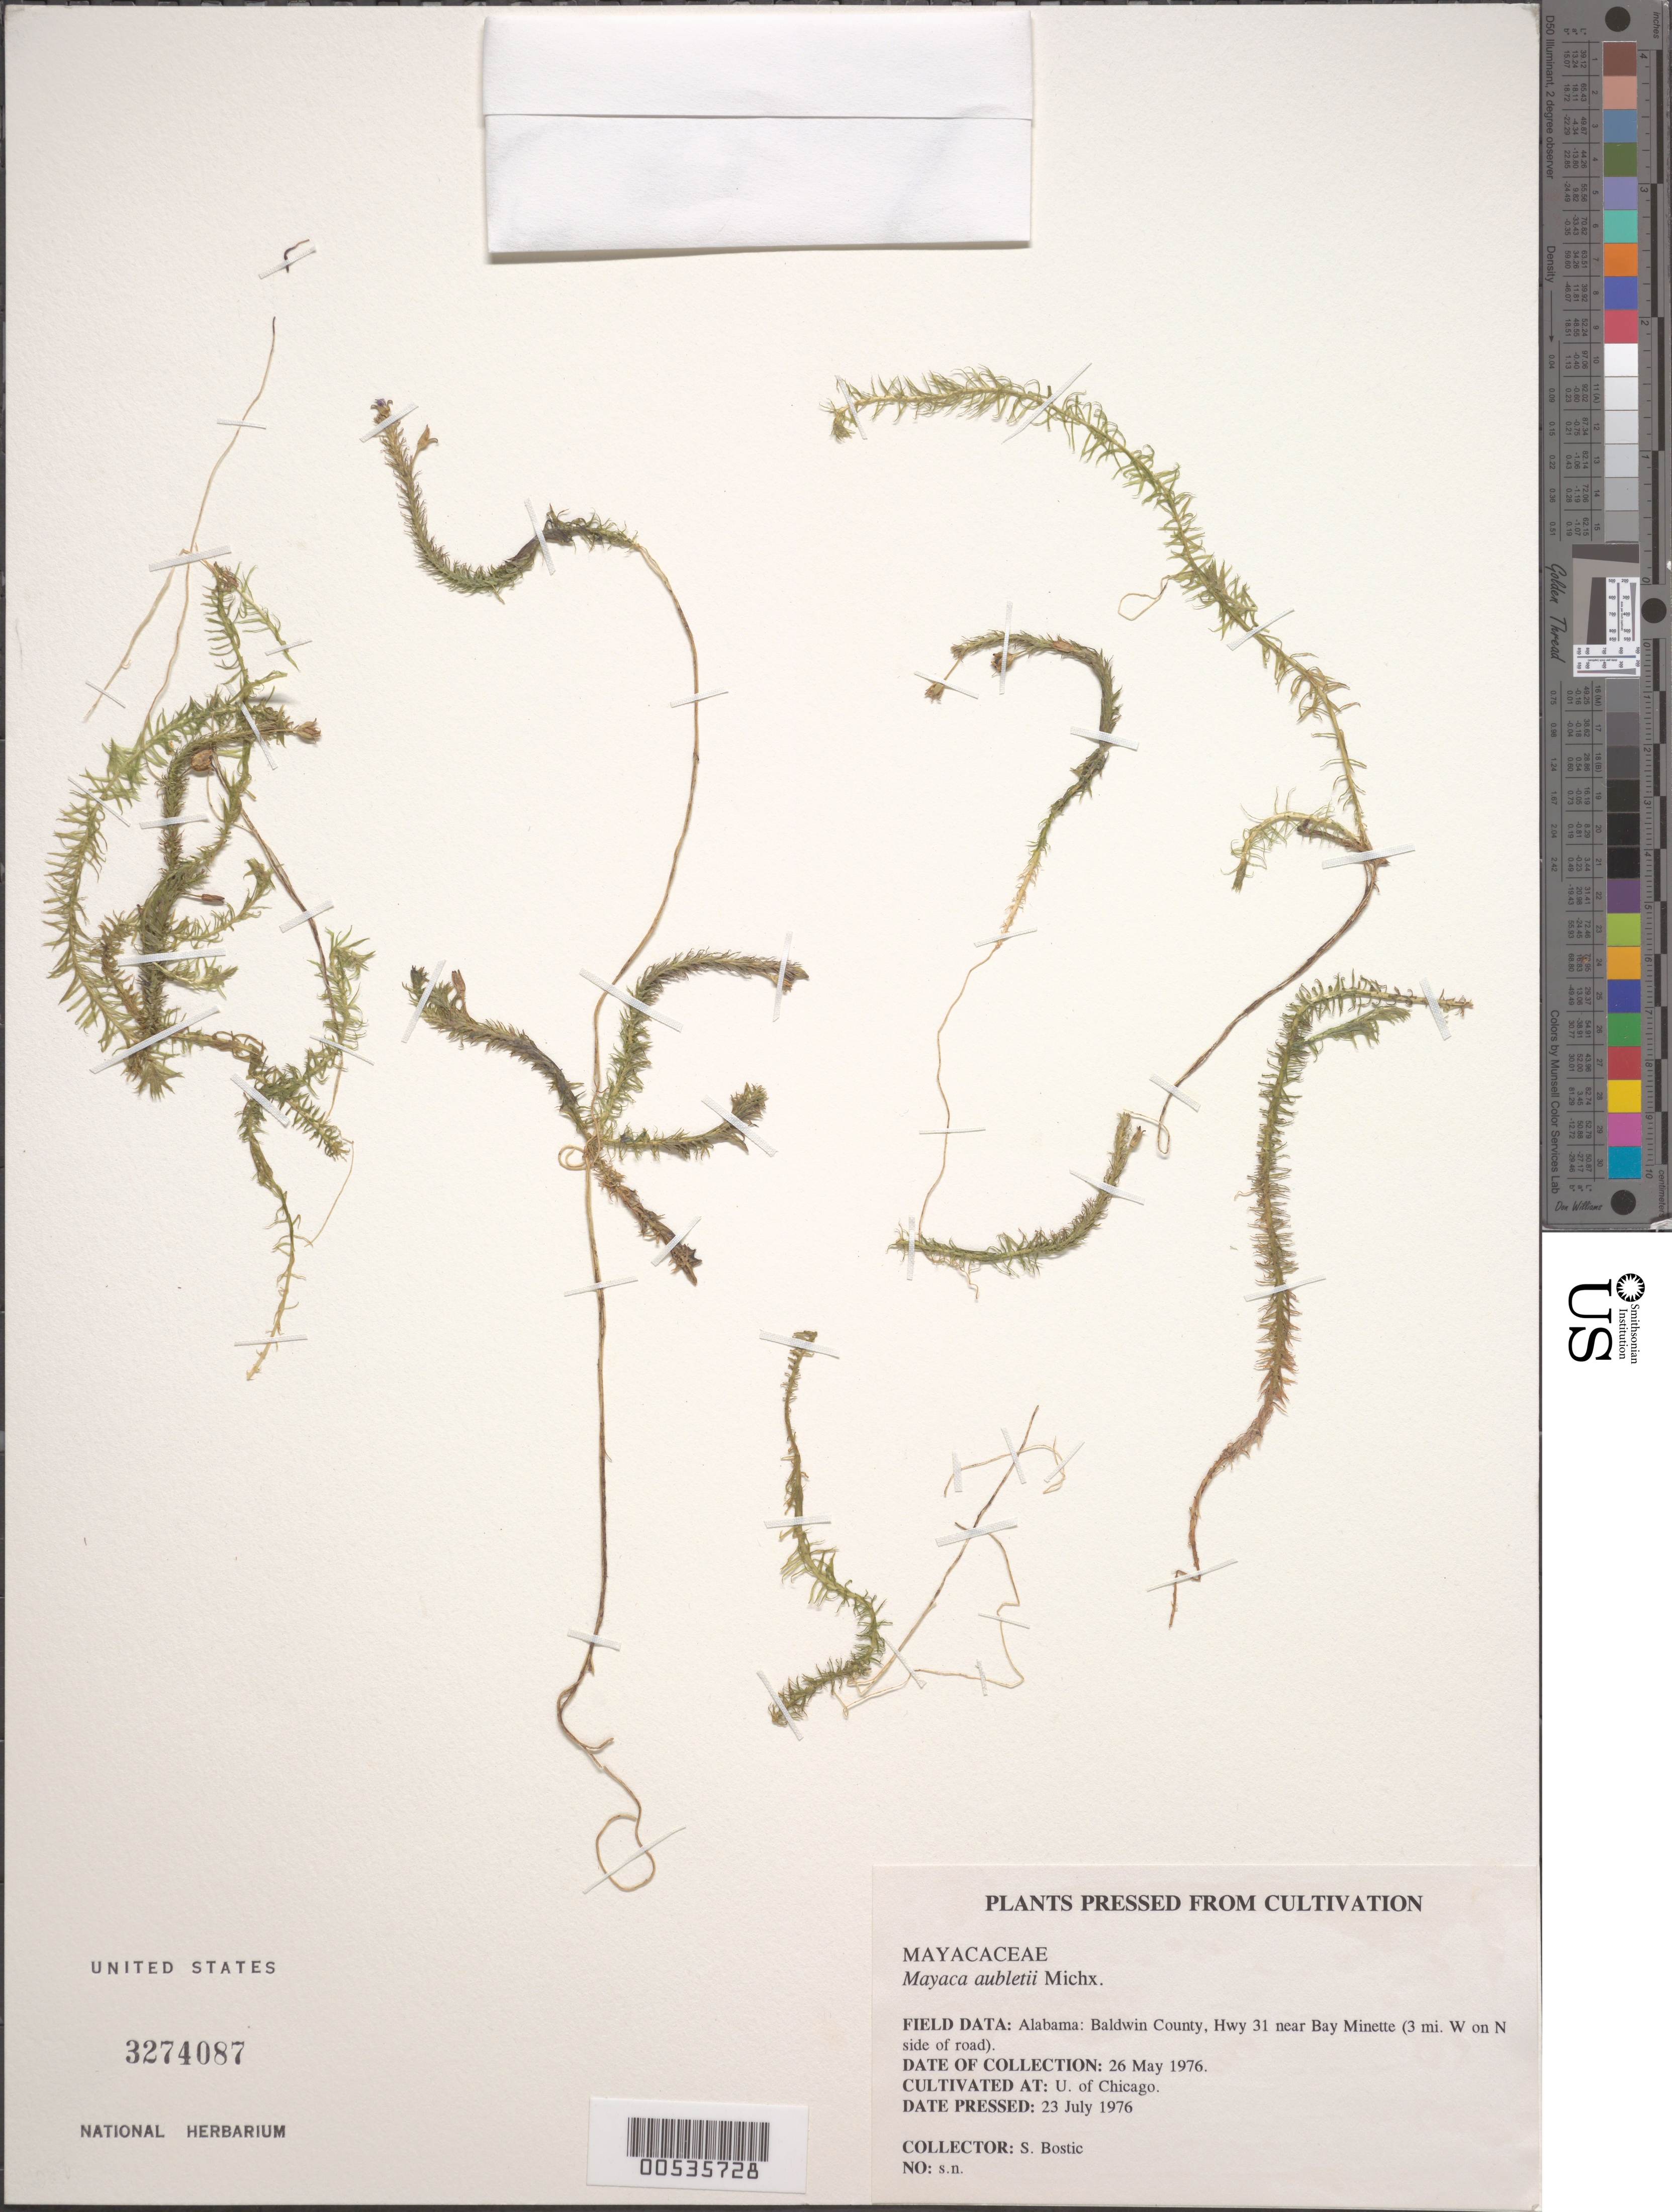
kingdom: Plantae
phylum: Tracheophyta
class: Liliopsida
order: Poales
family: Mayacaceae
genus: Mayaca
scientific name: Mayaca aubletii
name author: Michx.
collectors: S. Bostic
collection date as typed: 26 May 1976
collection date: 1976-05-26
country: United States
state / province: Alabama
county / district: Baldwin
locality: Hwy 31 near bay minette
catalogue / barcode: US 3274087